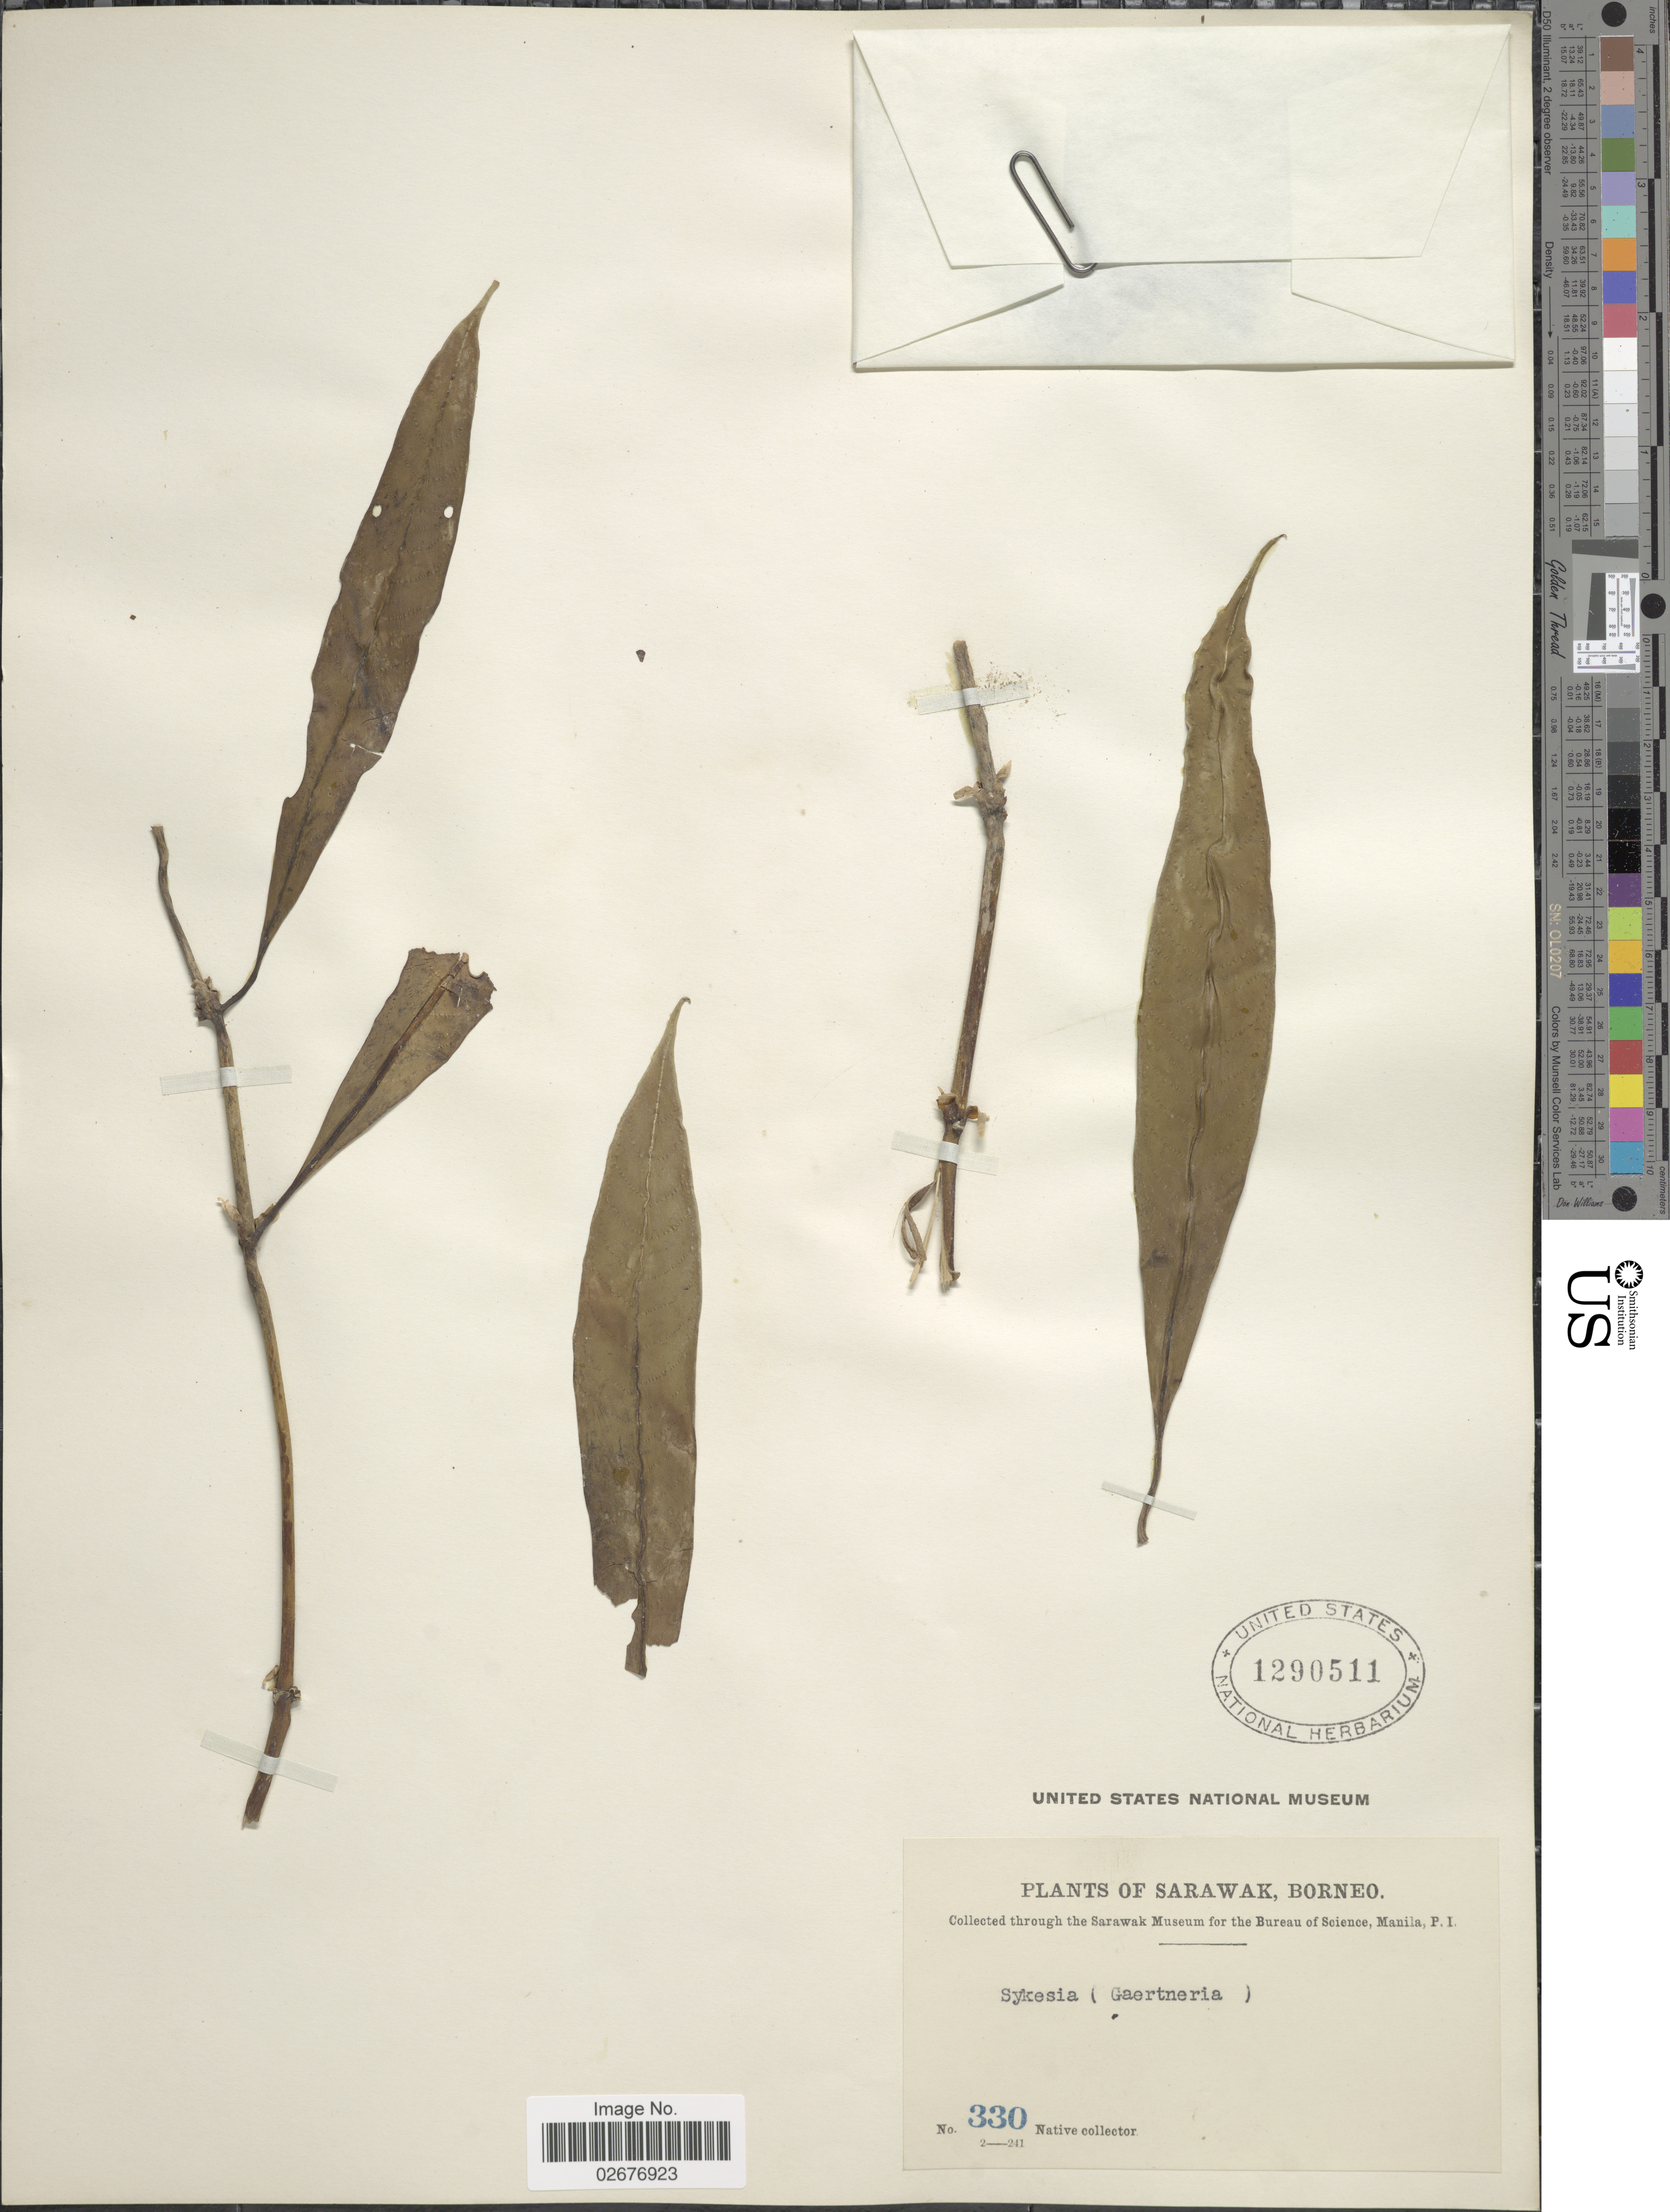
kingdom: Plantae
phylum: Tracheophyta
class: Magnoliopsida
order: Gentianales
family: Rubiaceae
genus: Sykesia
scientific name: Sykesia sp.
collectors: Native collector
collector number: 330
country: Malaysia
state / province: Sarawak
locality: Borneo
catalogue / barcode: US 1290511